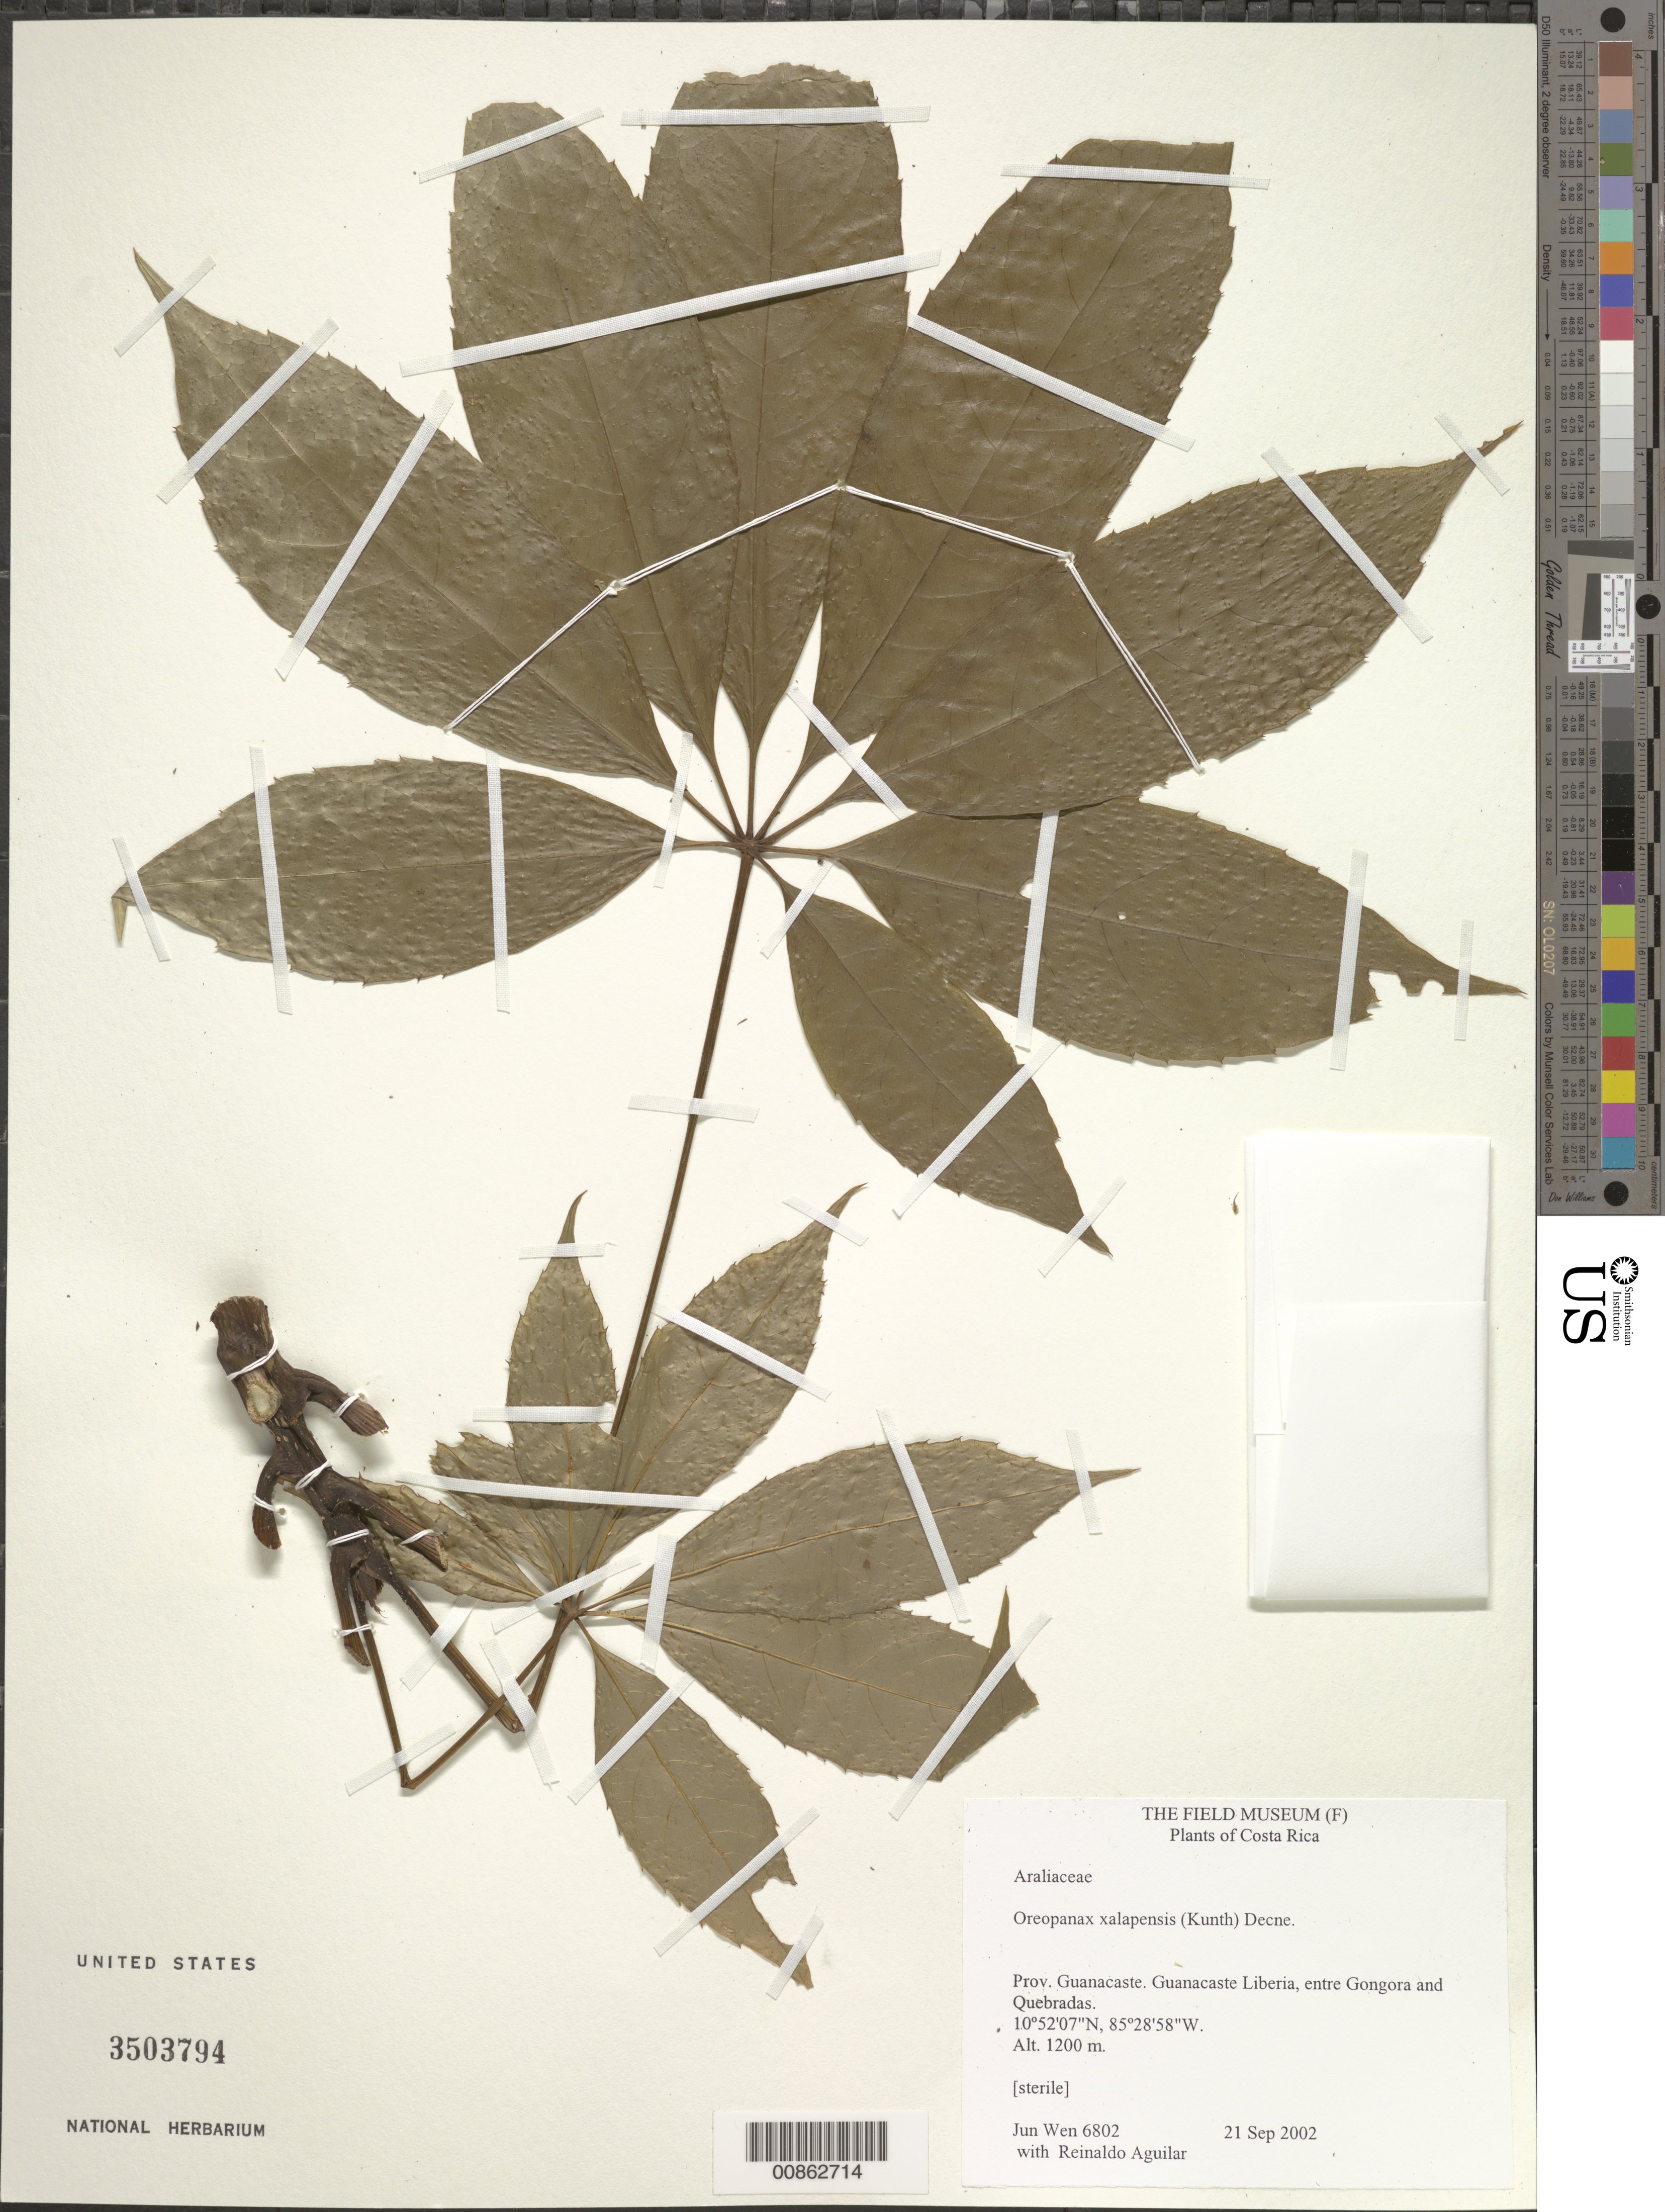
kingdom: Plantae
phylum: Tracheophyta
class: Magnoliopsida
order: Apiales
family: Araliaceae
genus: Oreopanax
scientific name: Oreopanax xalapensis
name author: (Kunth) Decne. & Planch.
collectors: J. Wen & R. Aguilar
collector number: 6802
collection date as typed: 21 Sep 2002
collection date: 2002-09-21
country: Costa Rica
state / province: Guanacaste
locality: Guanacaste Liberia, entre Gongora and Quebradas.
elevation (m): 1200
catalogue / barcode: US 3503794